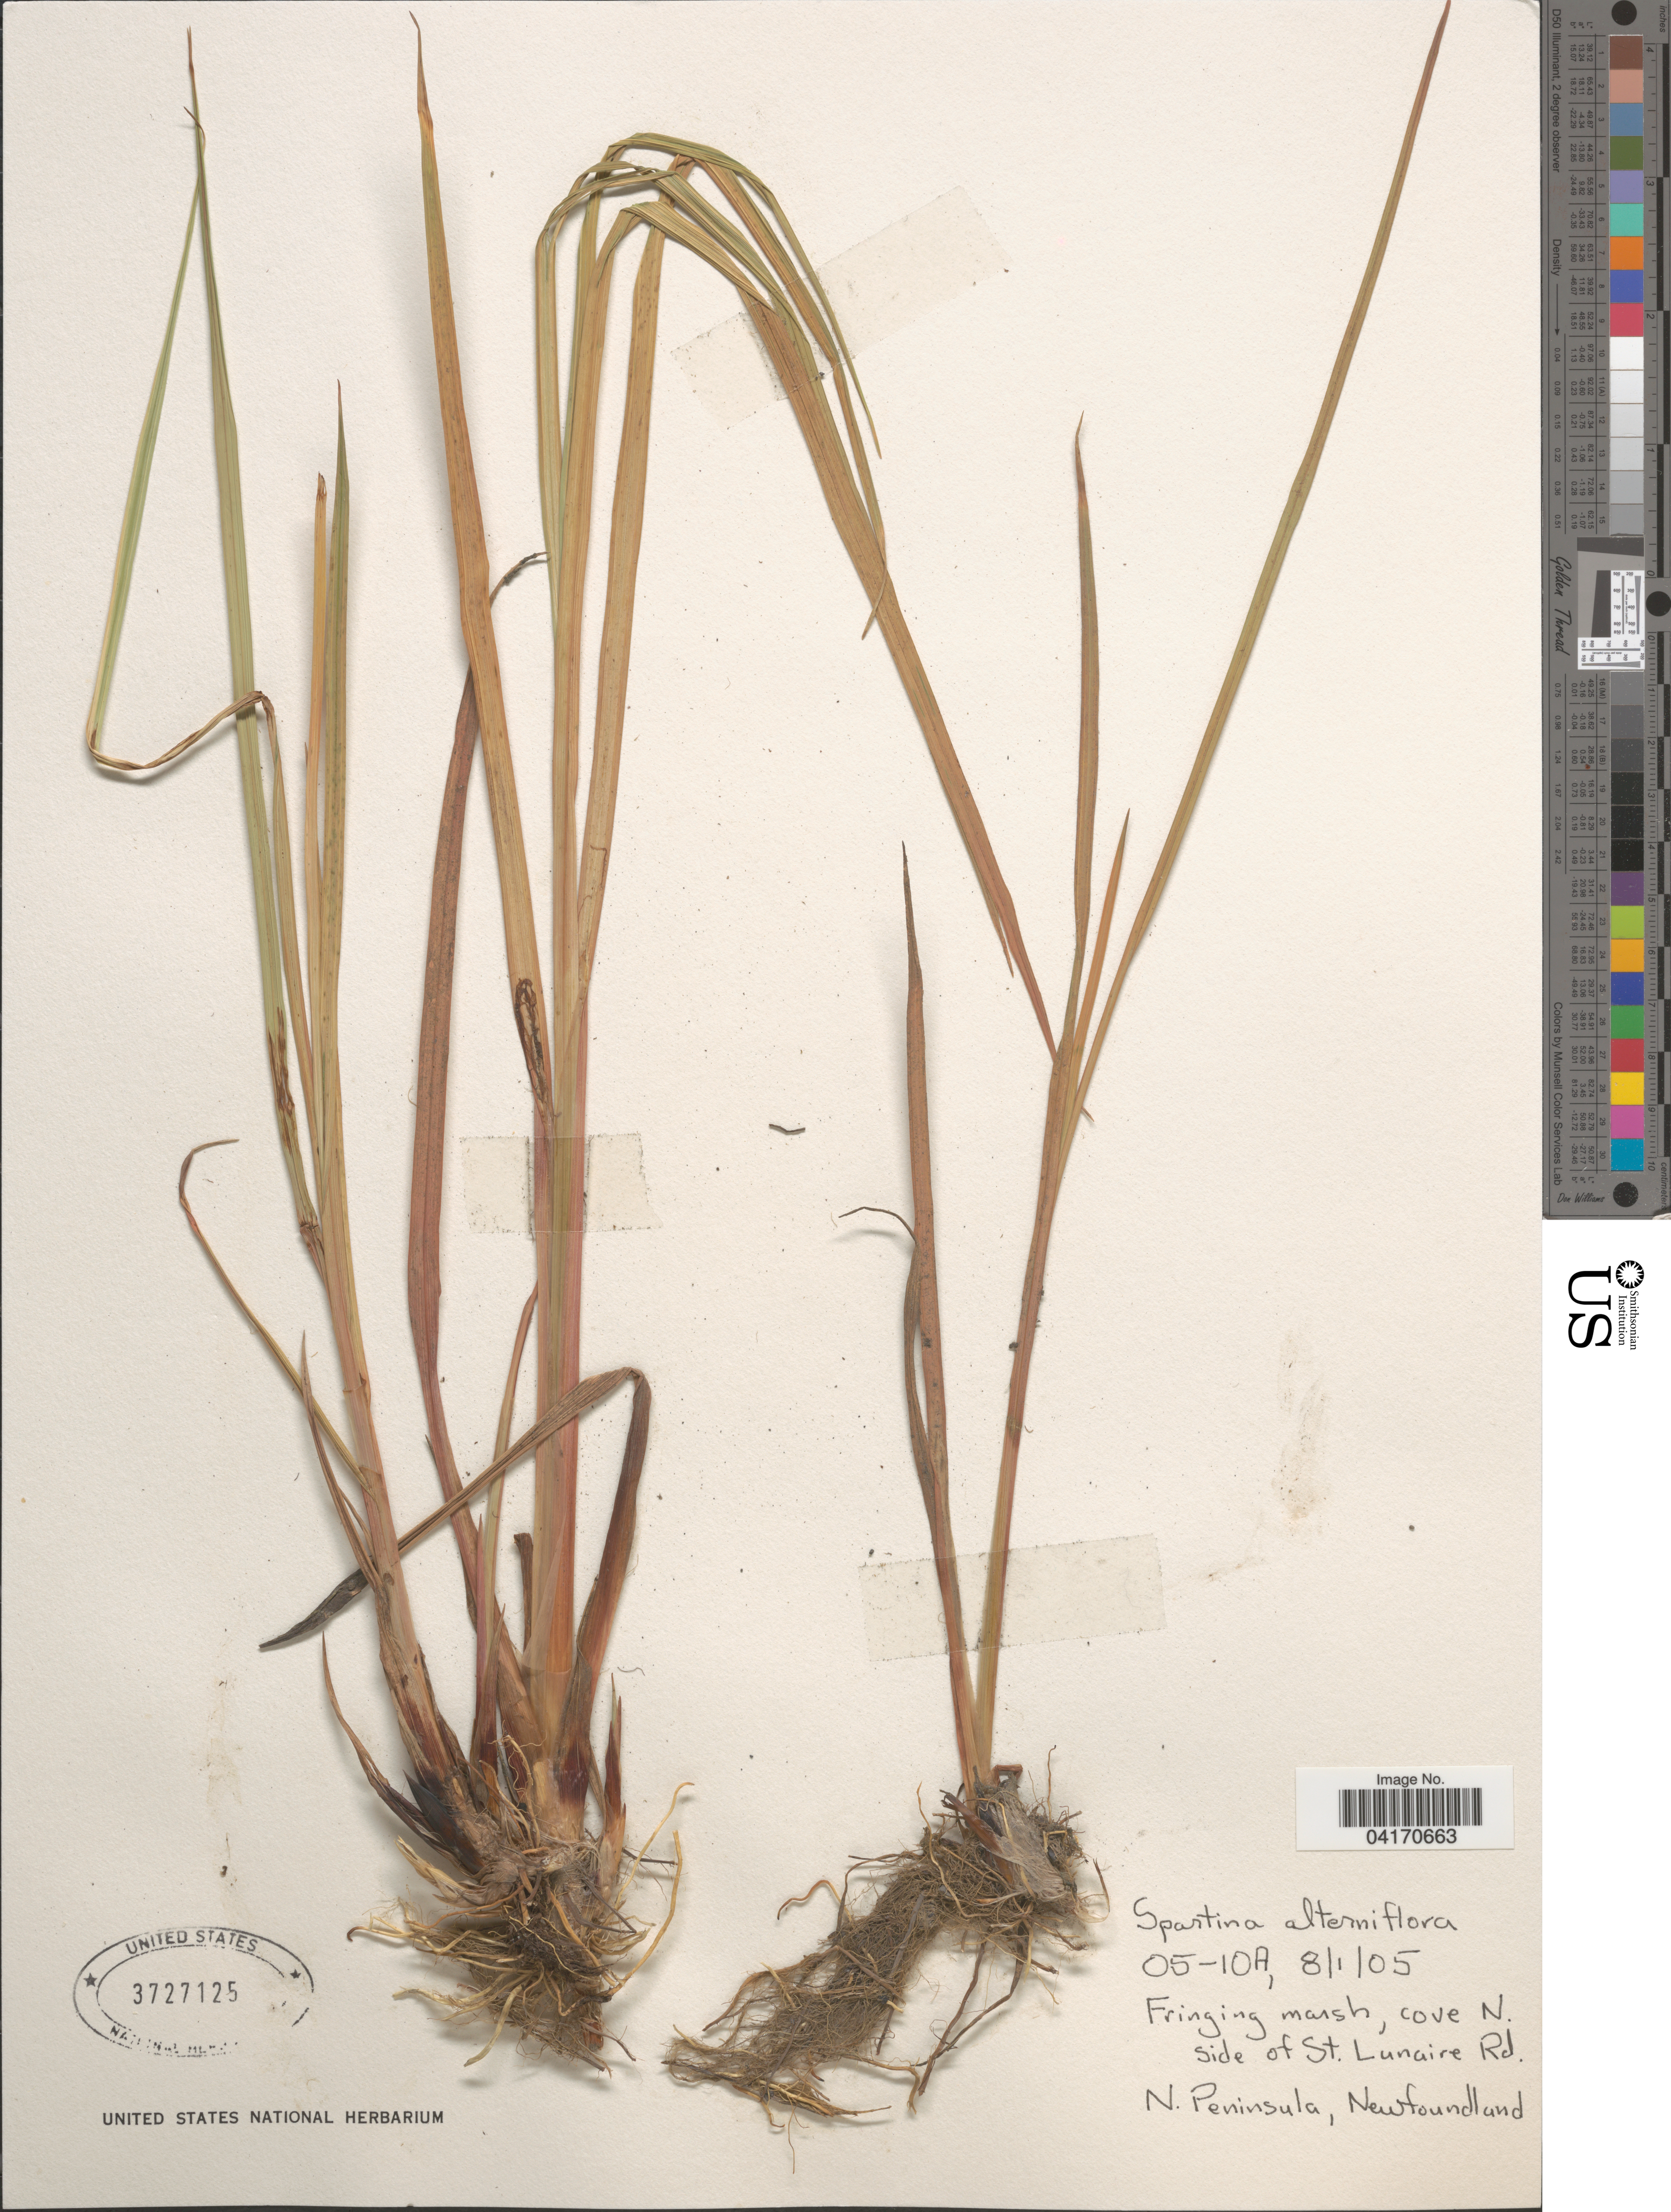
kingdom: Plantae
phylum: Tracheophyta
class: Liliopsida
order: Poales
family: Poaceae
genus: Spartina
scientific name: Spartina alterniflora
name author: Loisel.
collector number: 05-10A?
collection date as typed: Transcribed d/m/y: 8/1/5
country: Canada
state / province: Newfoundland and Labrador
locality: Cove N. side of St. Lunaire Rd. N. Peninsula.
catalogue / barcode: US 3727125